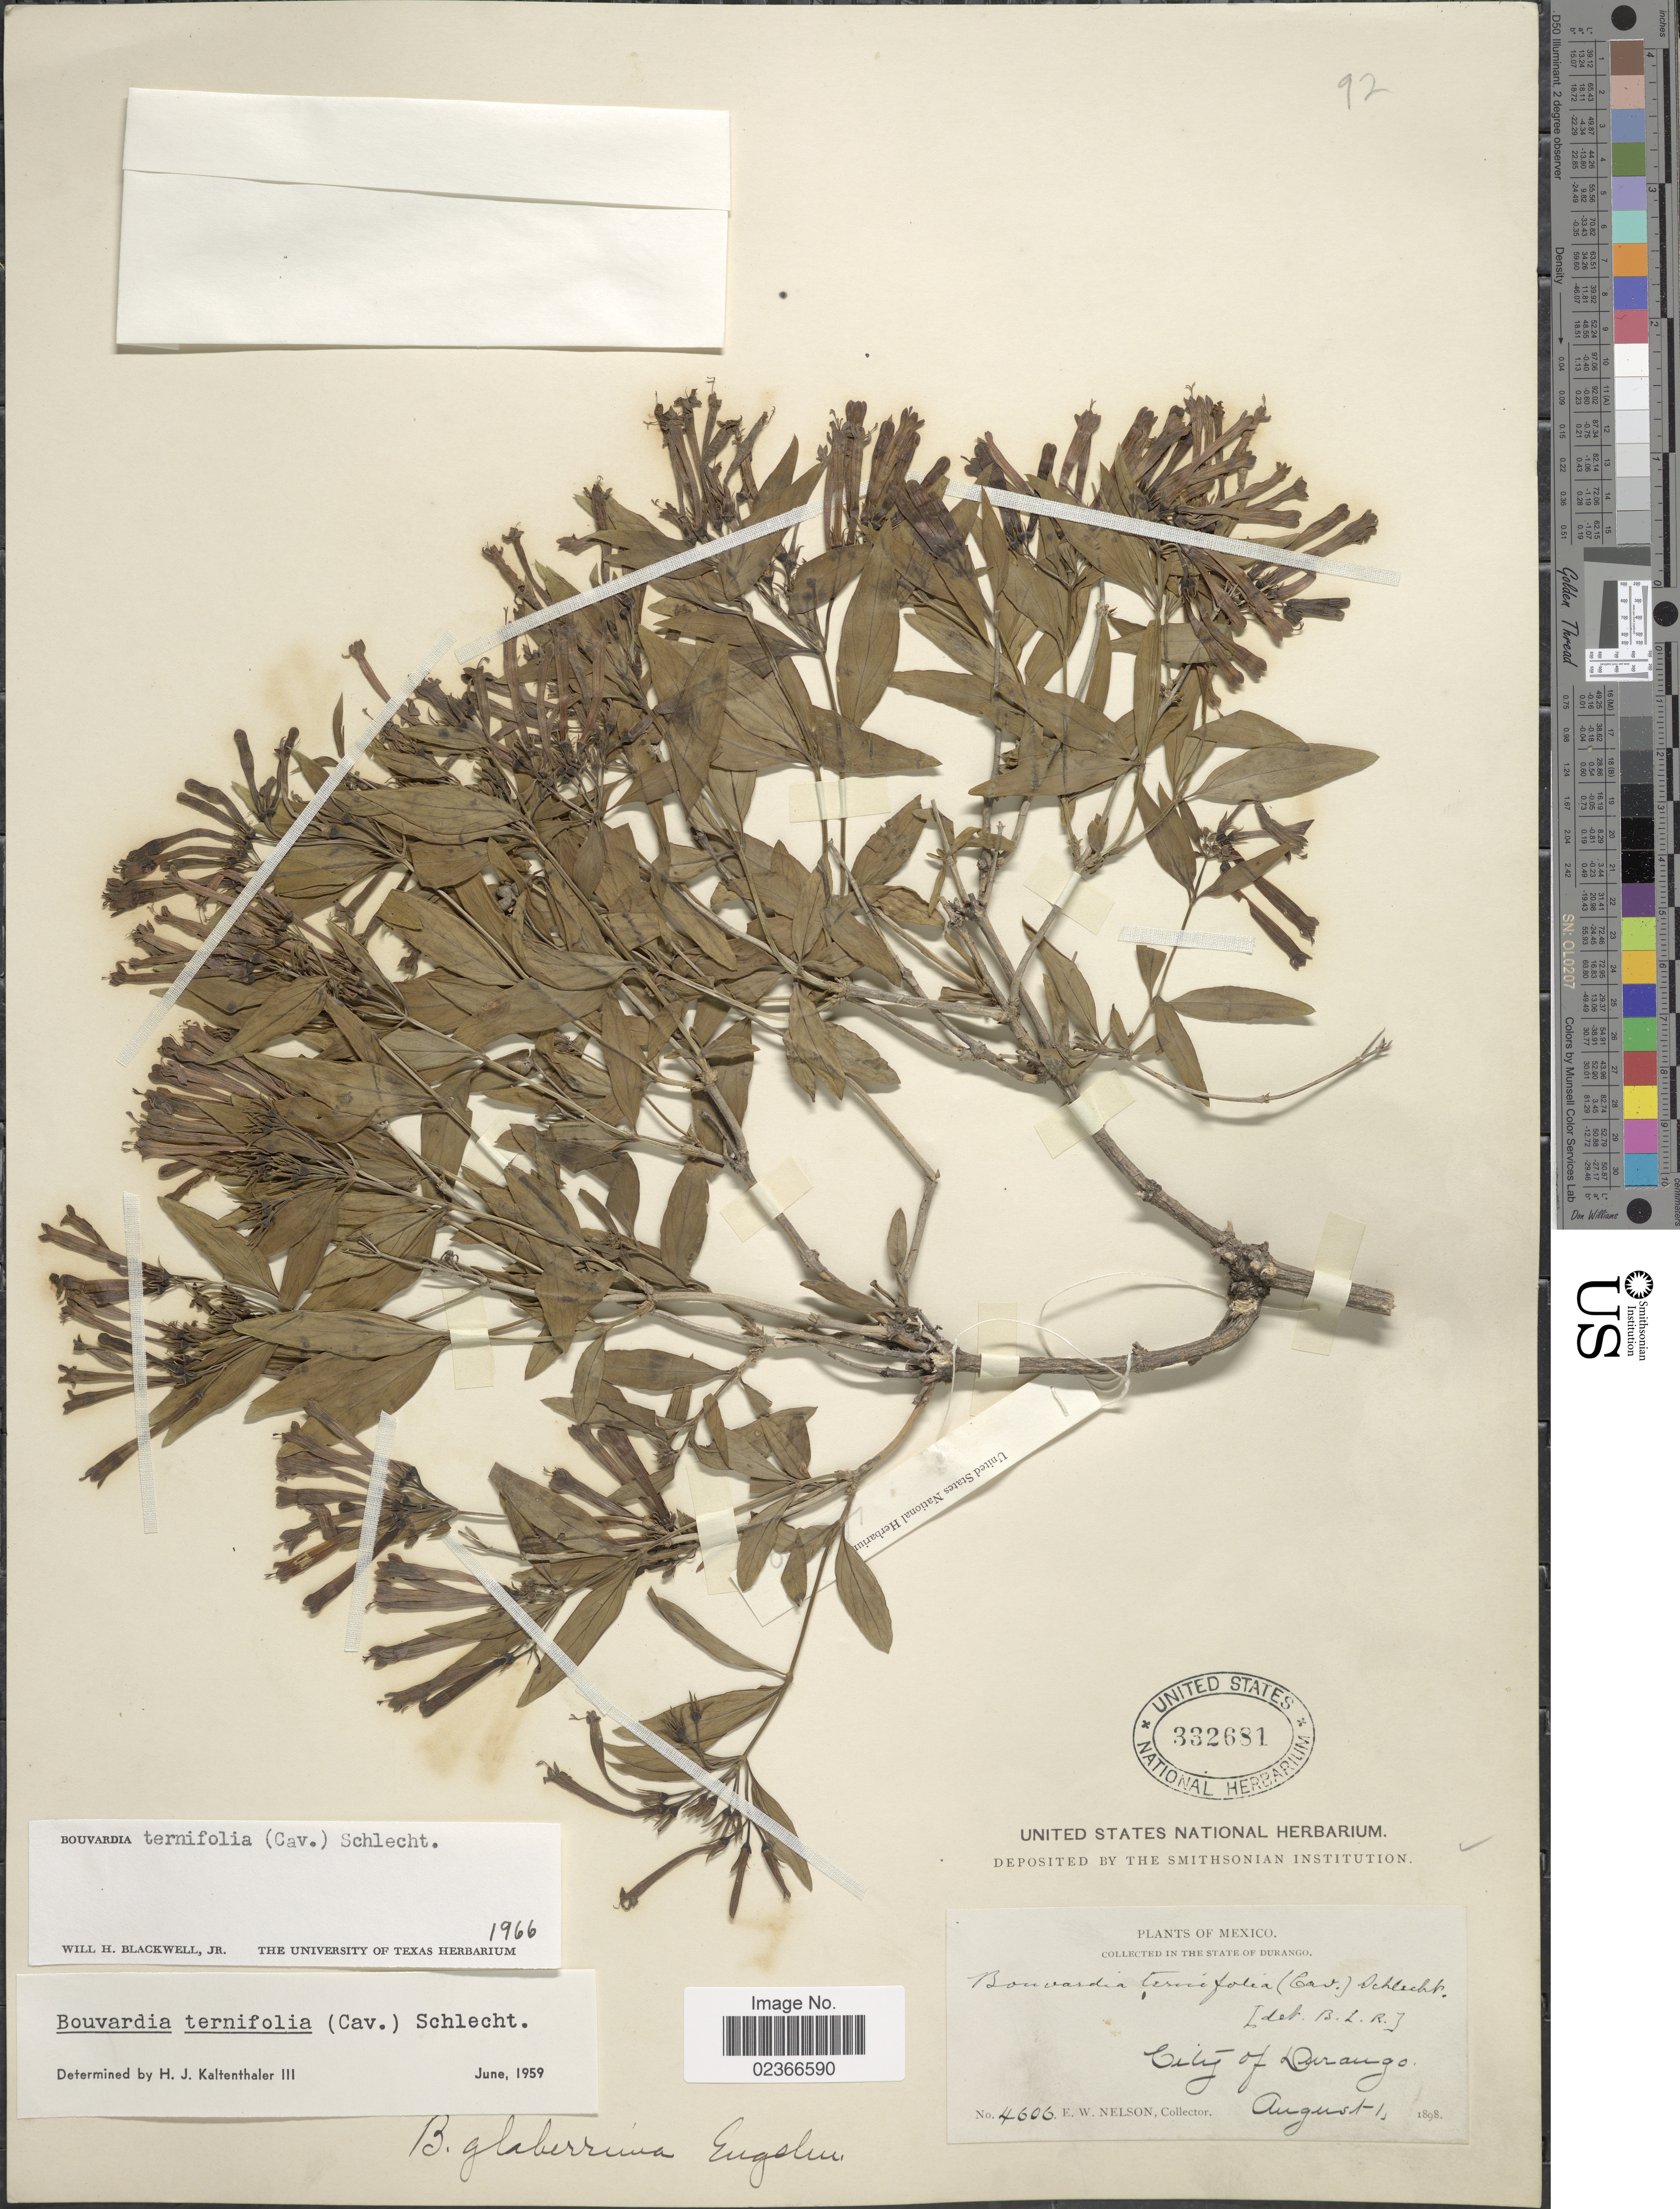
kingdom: Plantae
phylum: Tracheophyta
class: Magnoliopsida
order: Gentianales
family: Rubiaceae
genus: Bouvardia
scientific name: Bouvardia ternifolia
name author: (Cav.) Schltdl.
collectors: E. W. Nelson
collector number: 4606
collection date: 1898-08-01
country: Mexico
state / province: Durango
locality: City of Durango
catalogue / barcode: US 332681